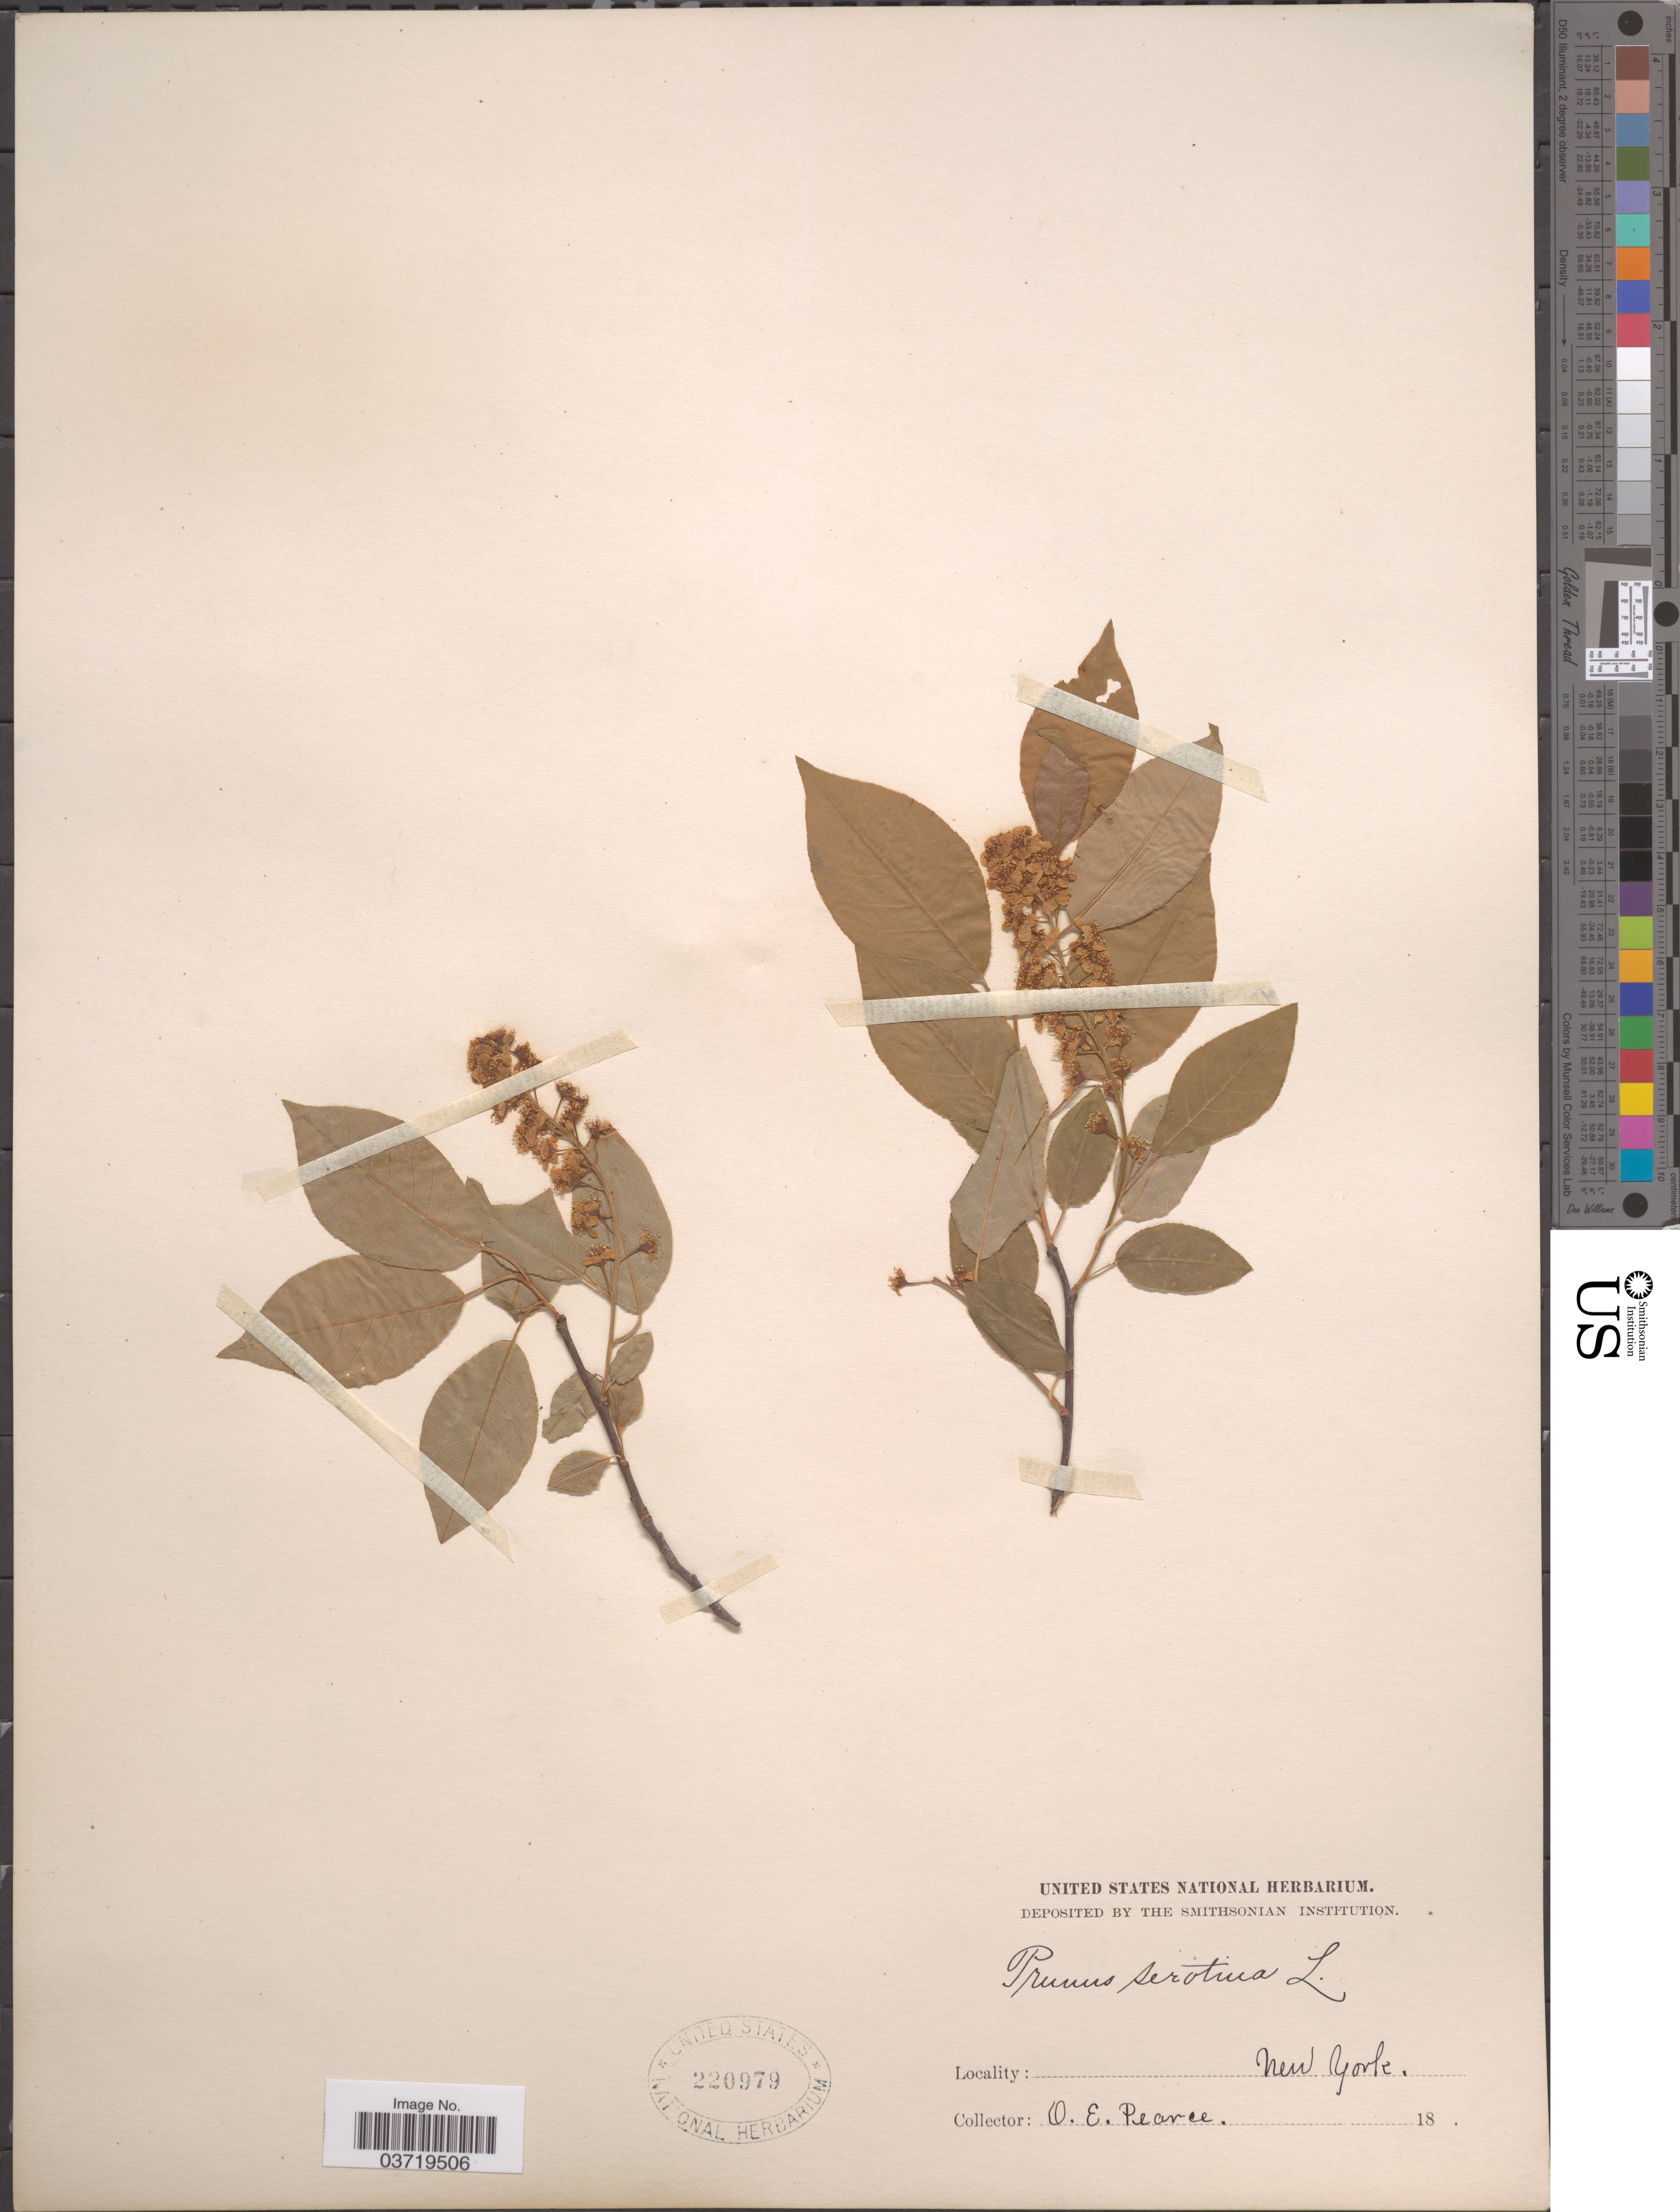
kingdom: Plantae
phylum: Tracheophyta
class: Magnoliopsida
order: Rosales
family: Rosaceae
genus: Prunus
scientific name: Prunus serotina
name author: Ehrh.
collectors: O. E. Pearce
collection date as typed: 18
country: United States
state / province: New York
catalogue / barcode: US 220979